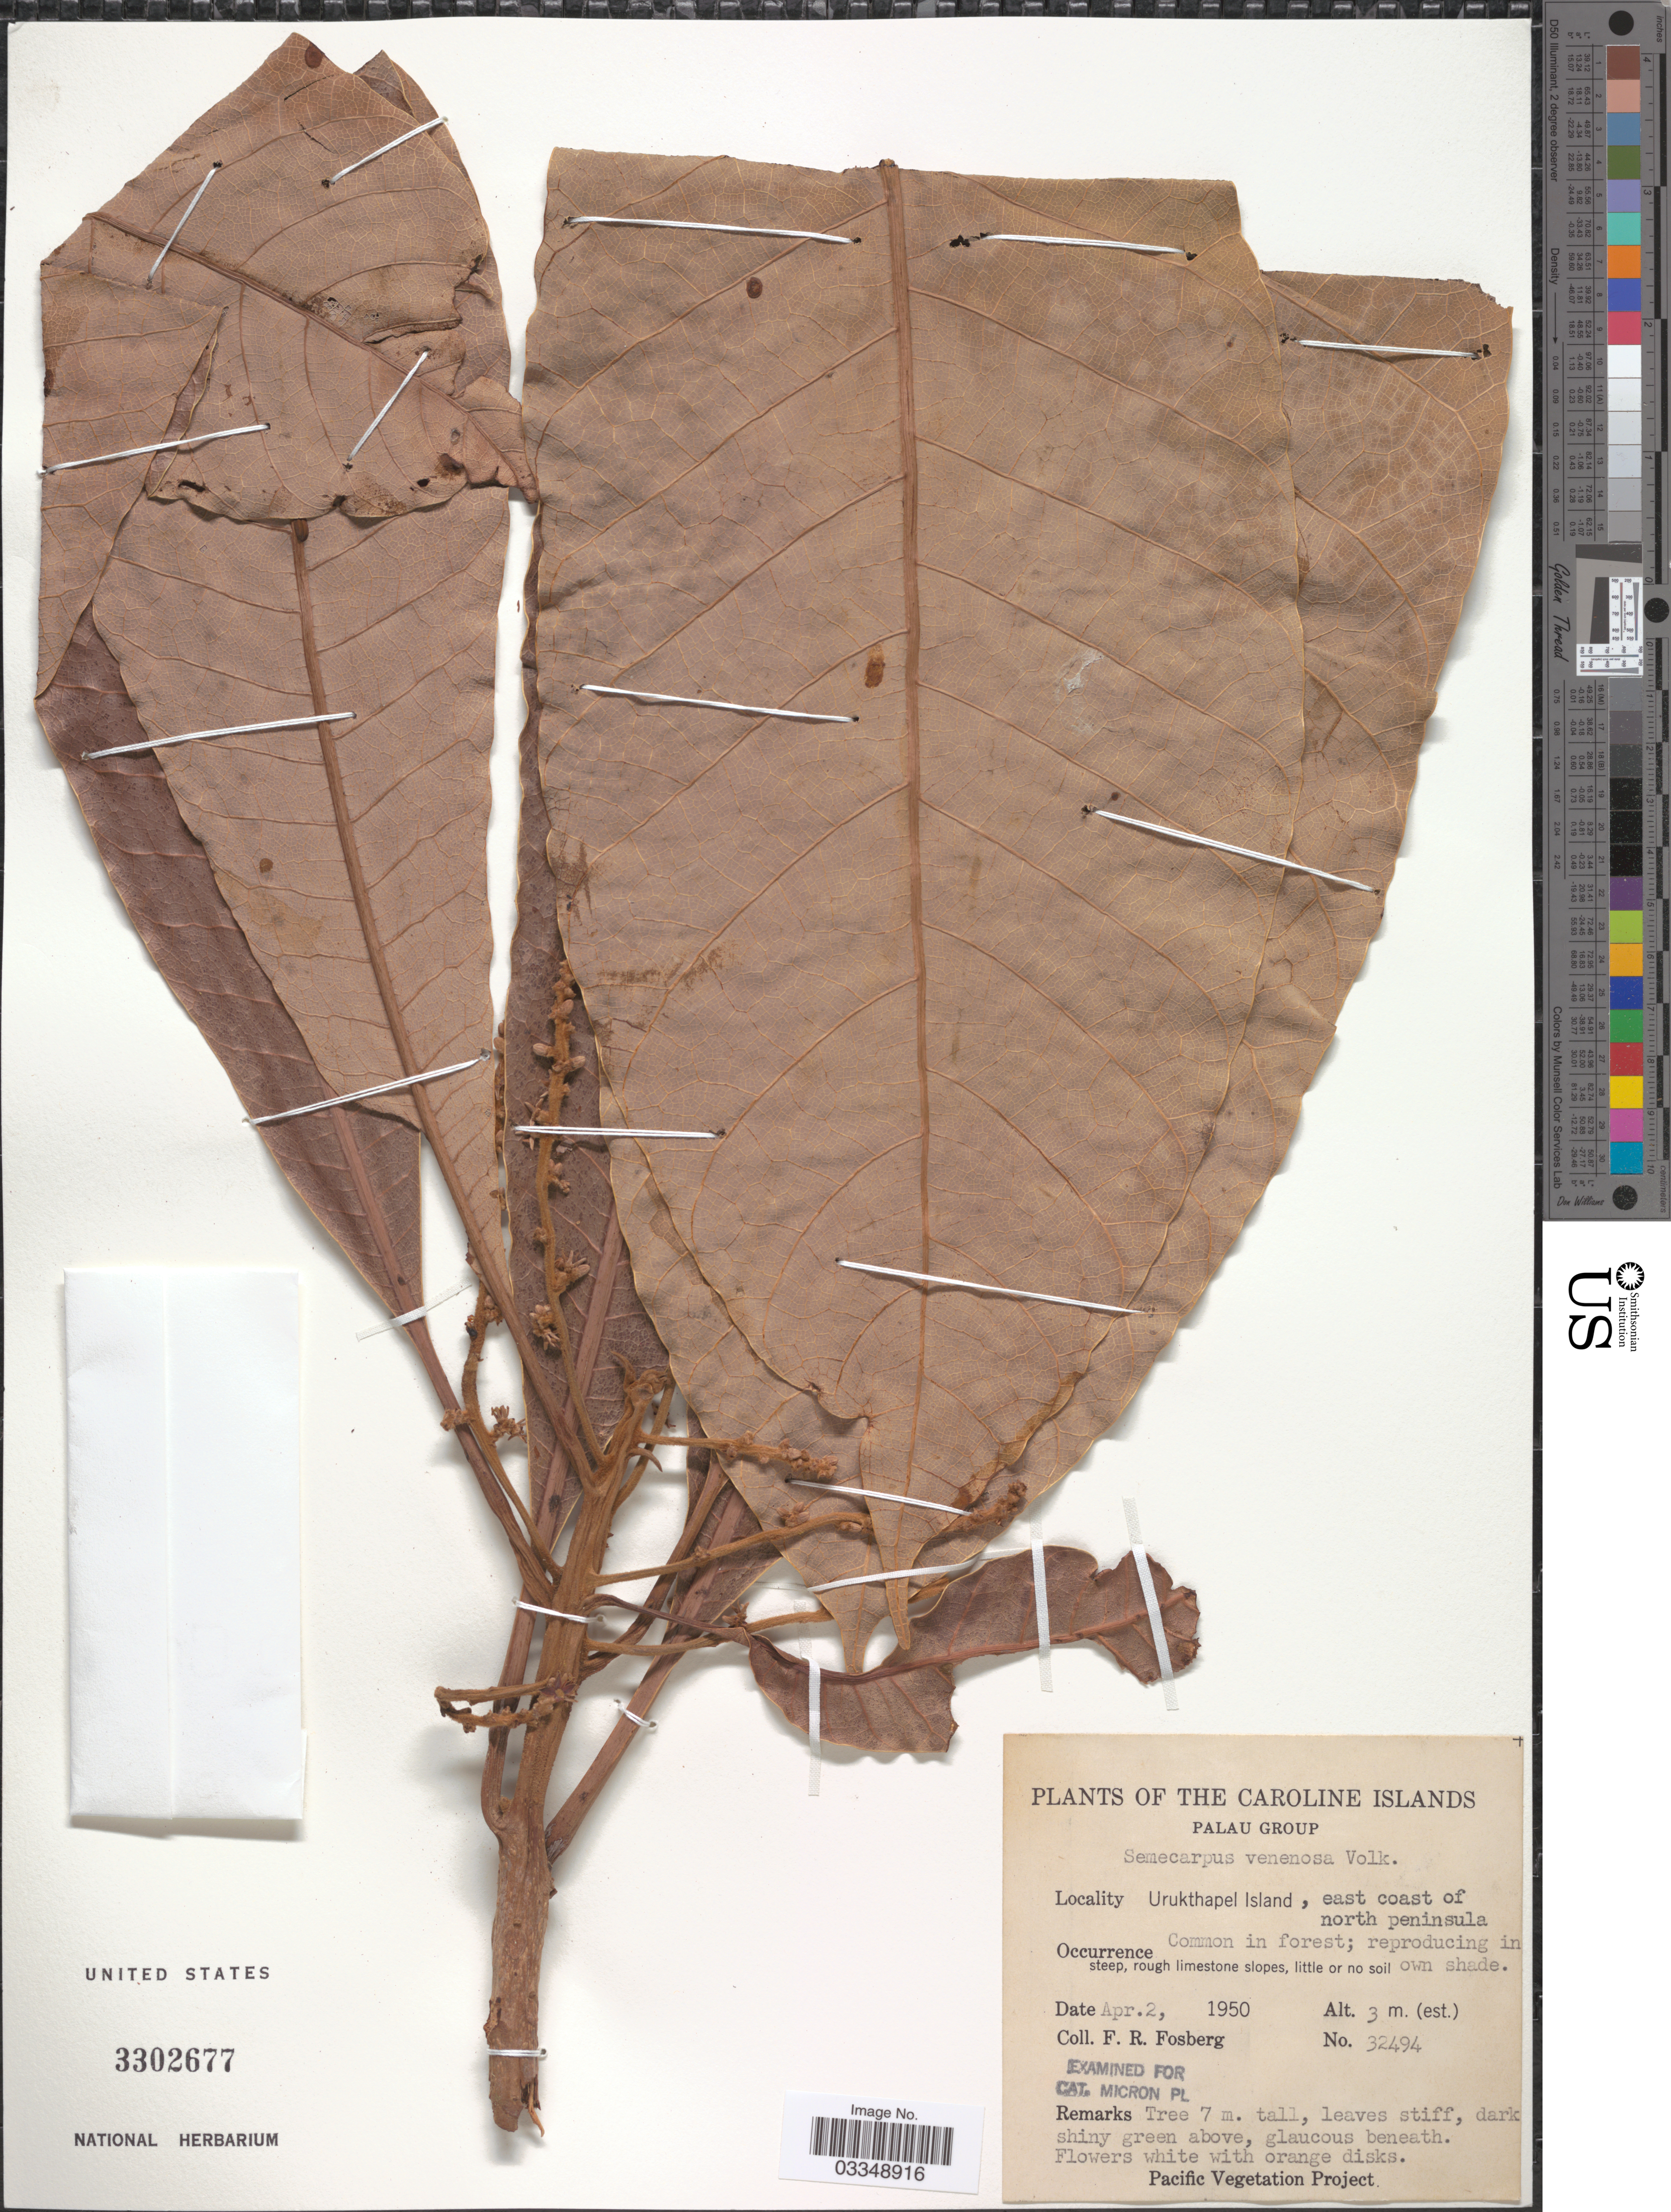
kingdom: Plantae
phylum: Tracheophyta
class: Magnoliopsida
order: Sapindales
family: Anacardiaceae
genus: Semecarpus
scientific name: Semecarpus venenosus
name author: Volk.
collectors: F. R. Fosberg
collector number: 32494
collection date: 1950-04-02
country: Palau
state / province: Koror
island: Ngeruktabel [Urukthapel]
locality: The Caroline Islands. Palau Group. Urukthapel Island, east coast of north peninsula.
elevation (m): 3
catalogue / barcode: US 3302677